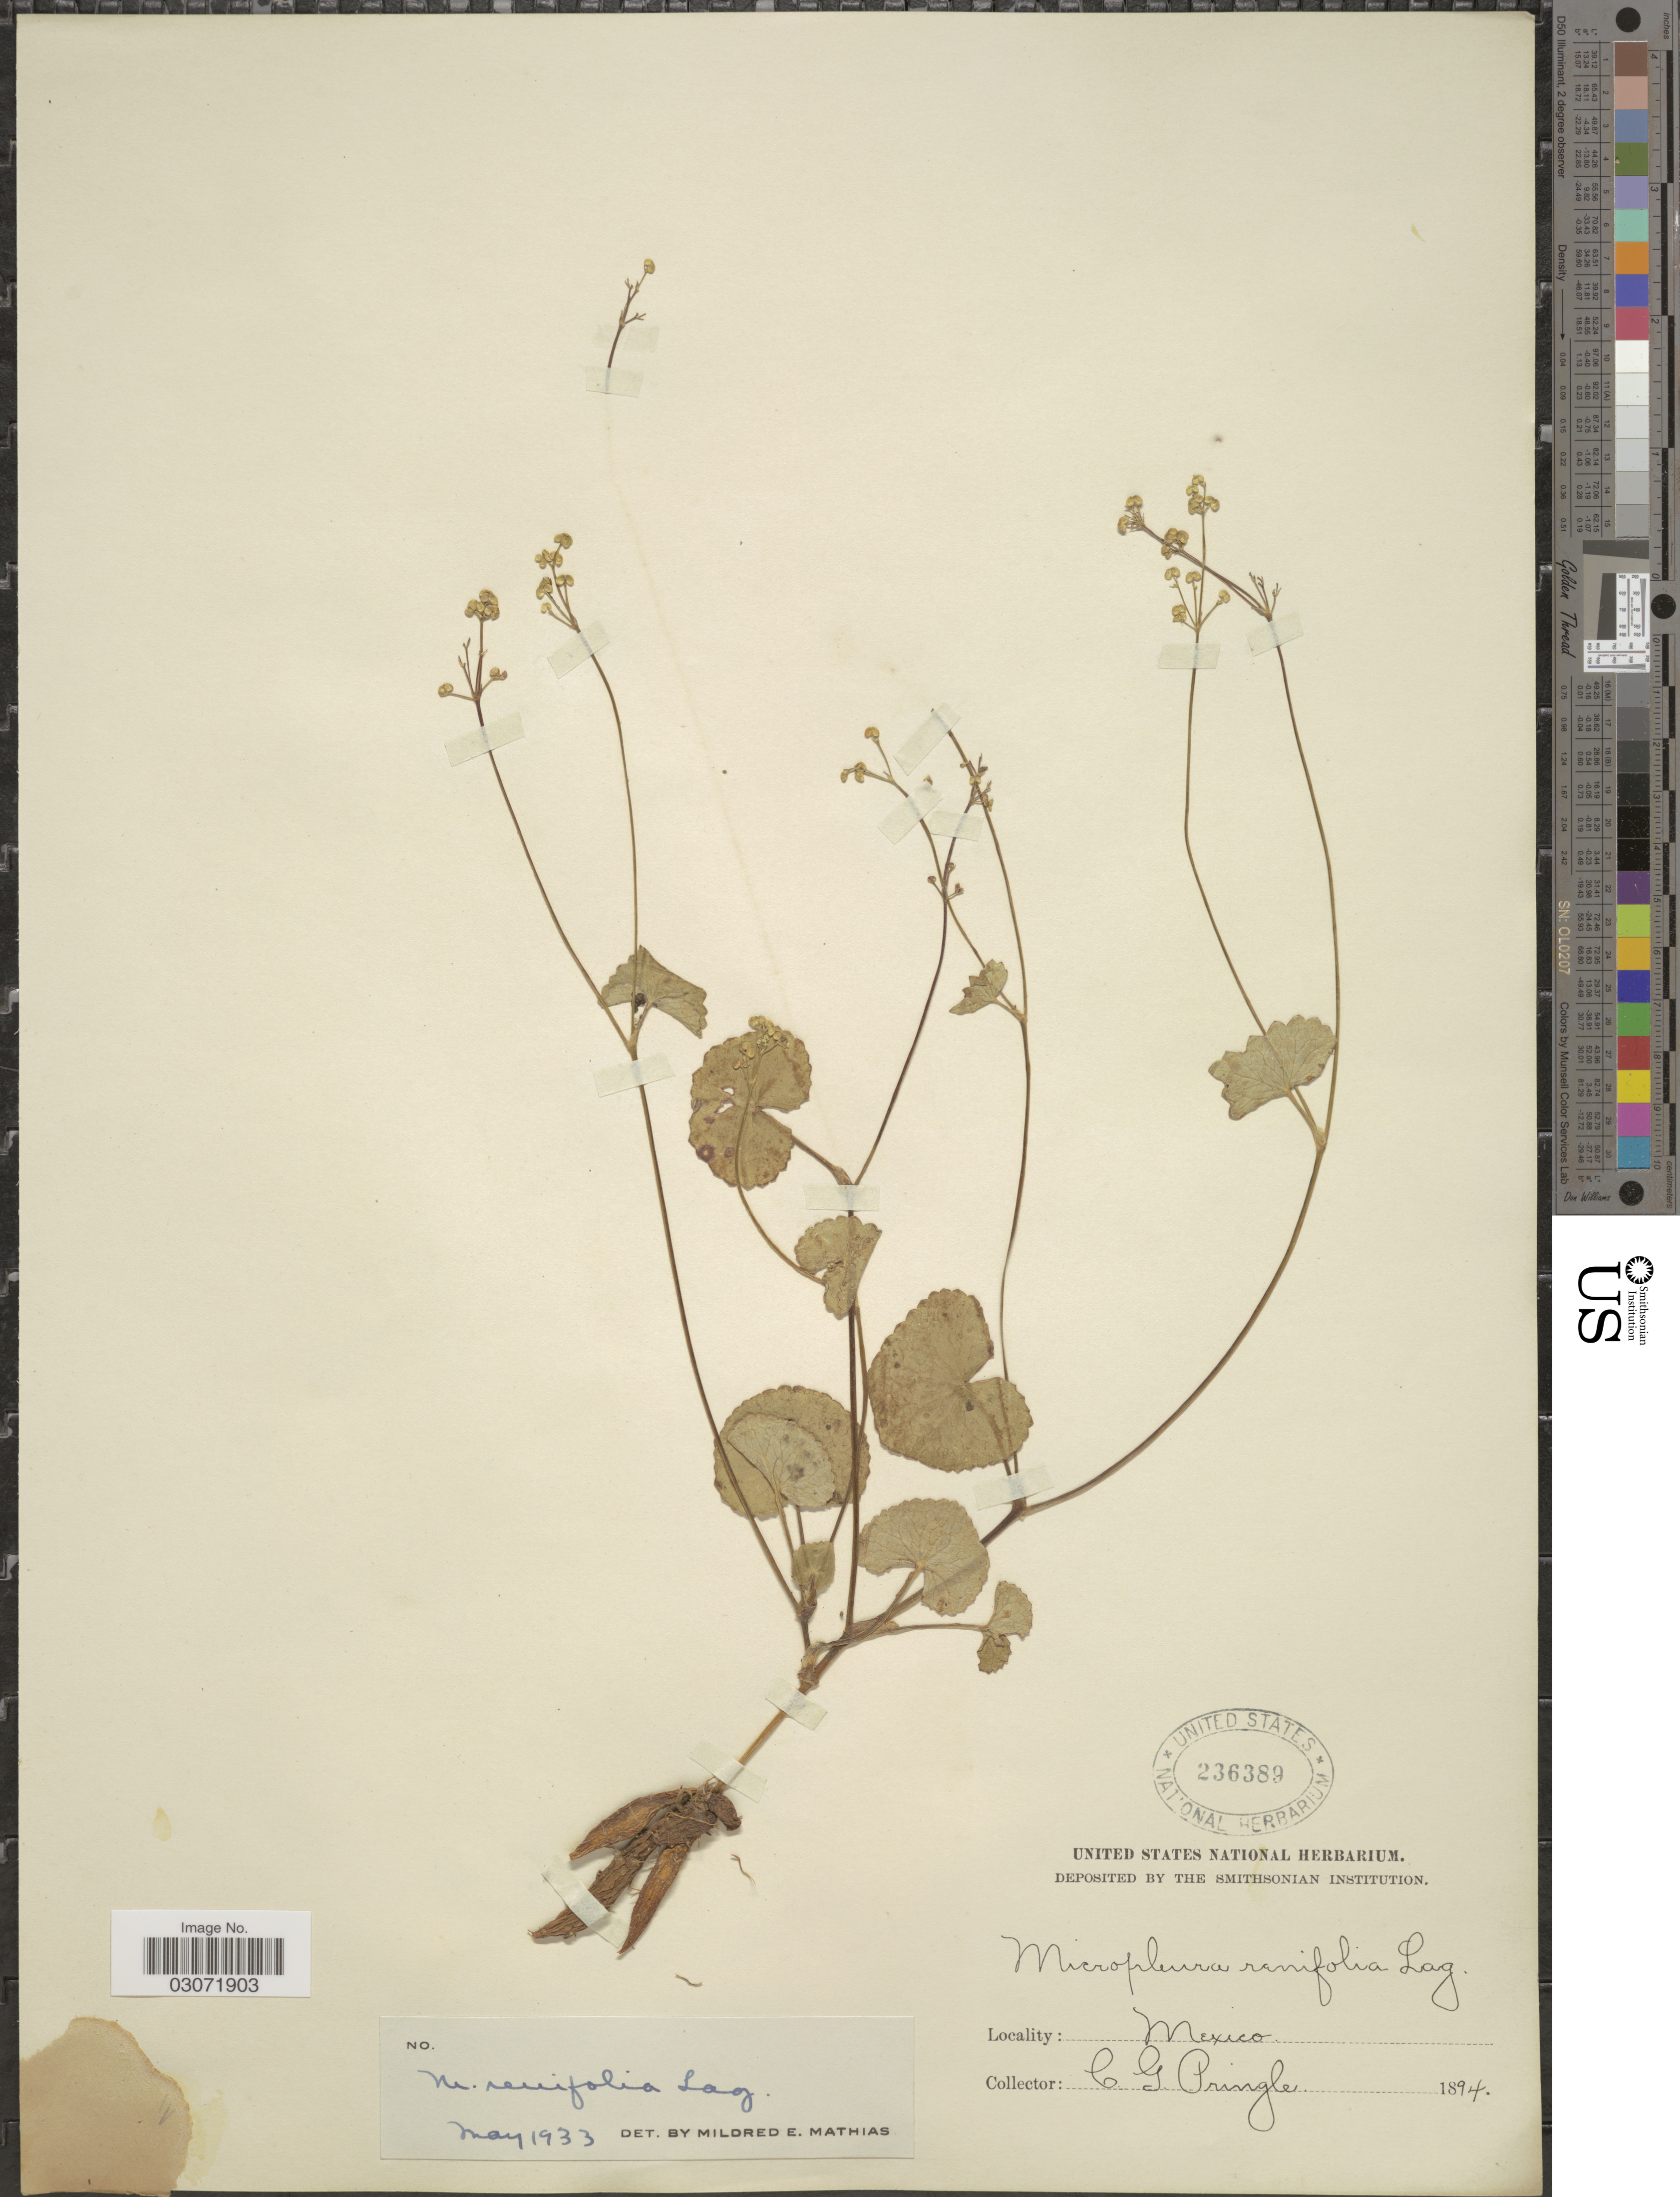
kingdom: Plantae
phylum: Tracheophyta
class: Magnoliopsida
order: Apiales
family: Apiaceae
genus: Micropleura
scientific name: Micropleura renifolia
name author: Lag.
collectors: C. G. Pringle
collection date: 1894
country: Mexico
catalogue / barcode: US 236389